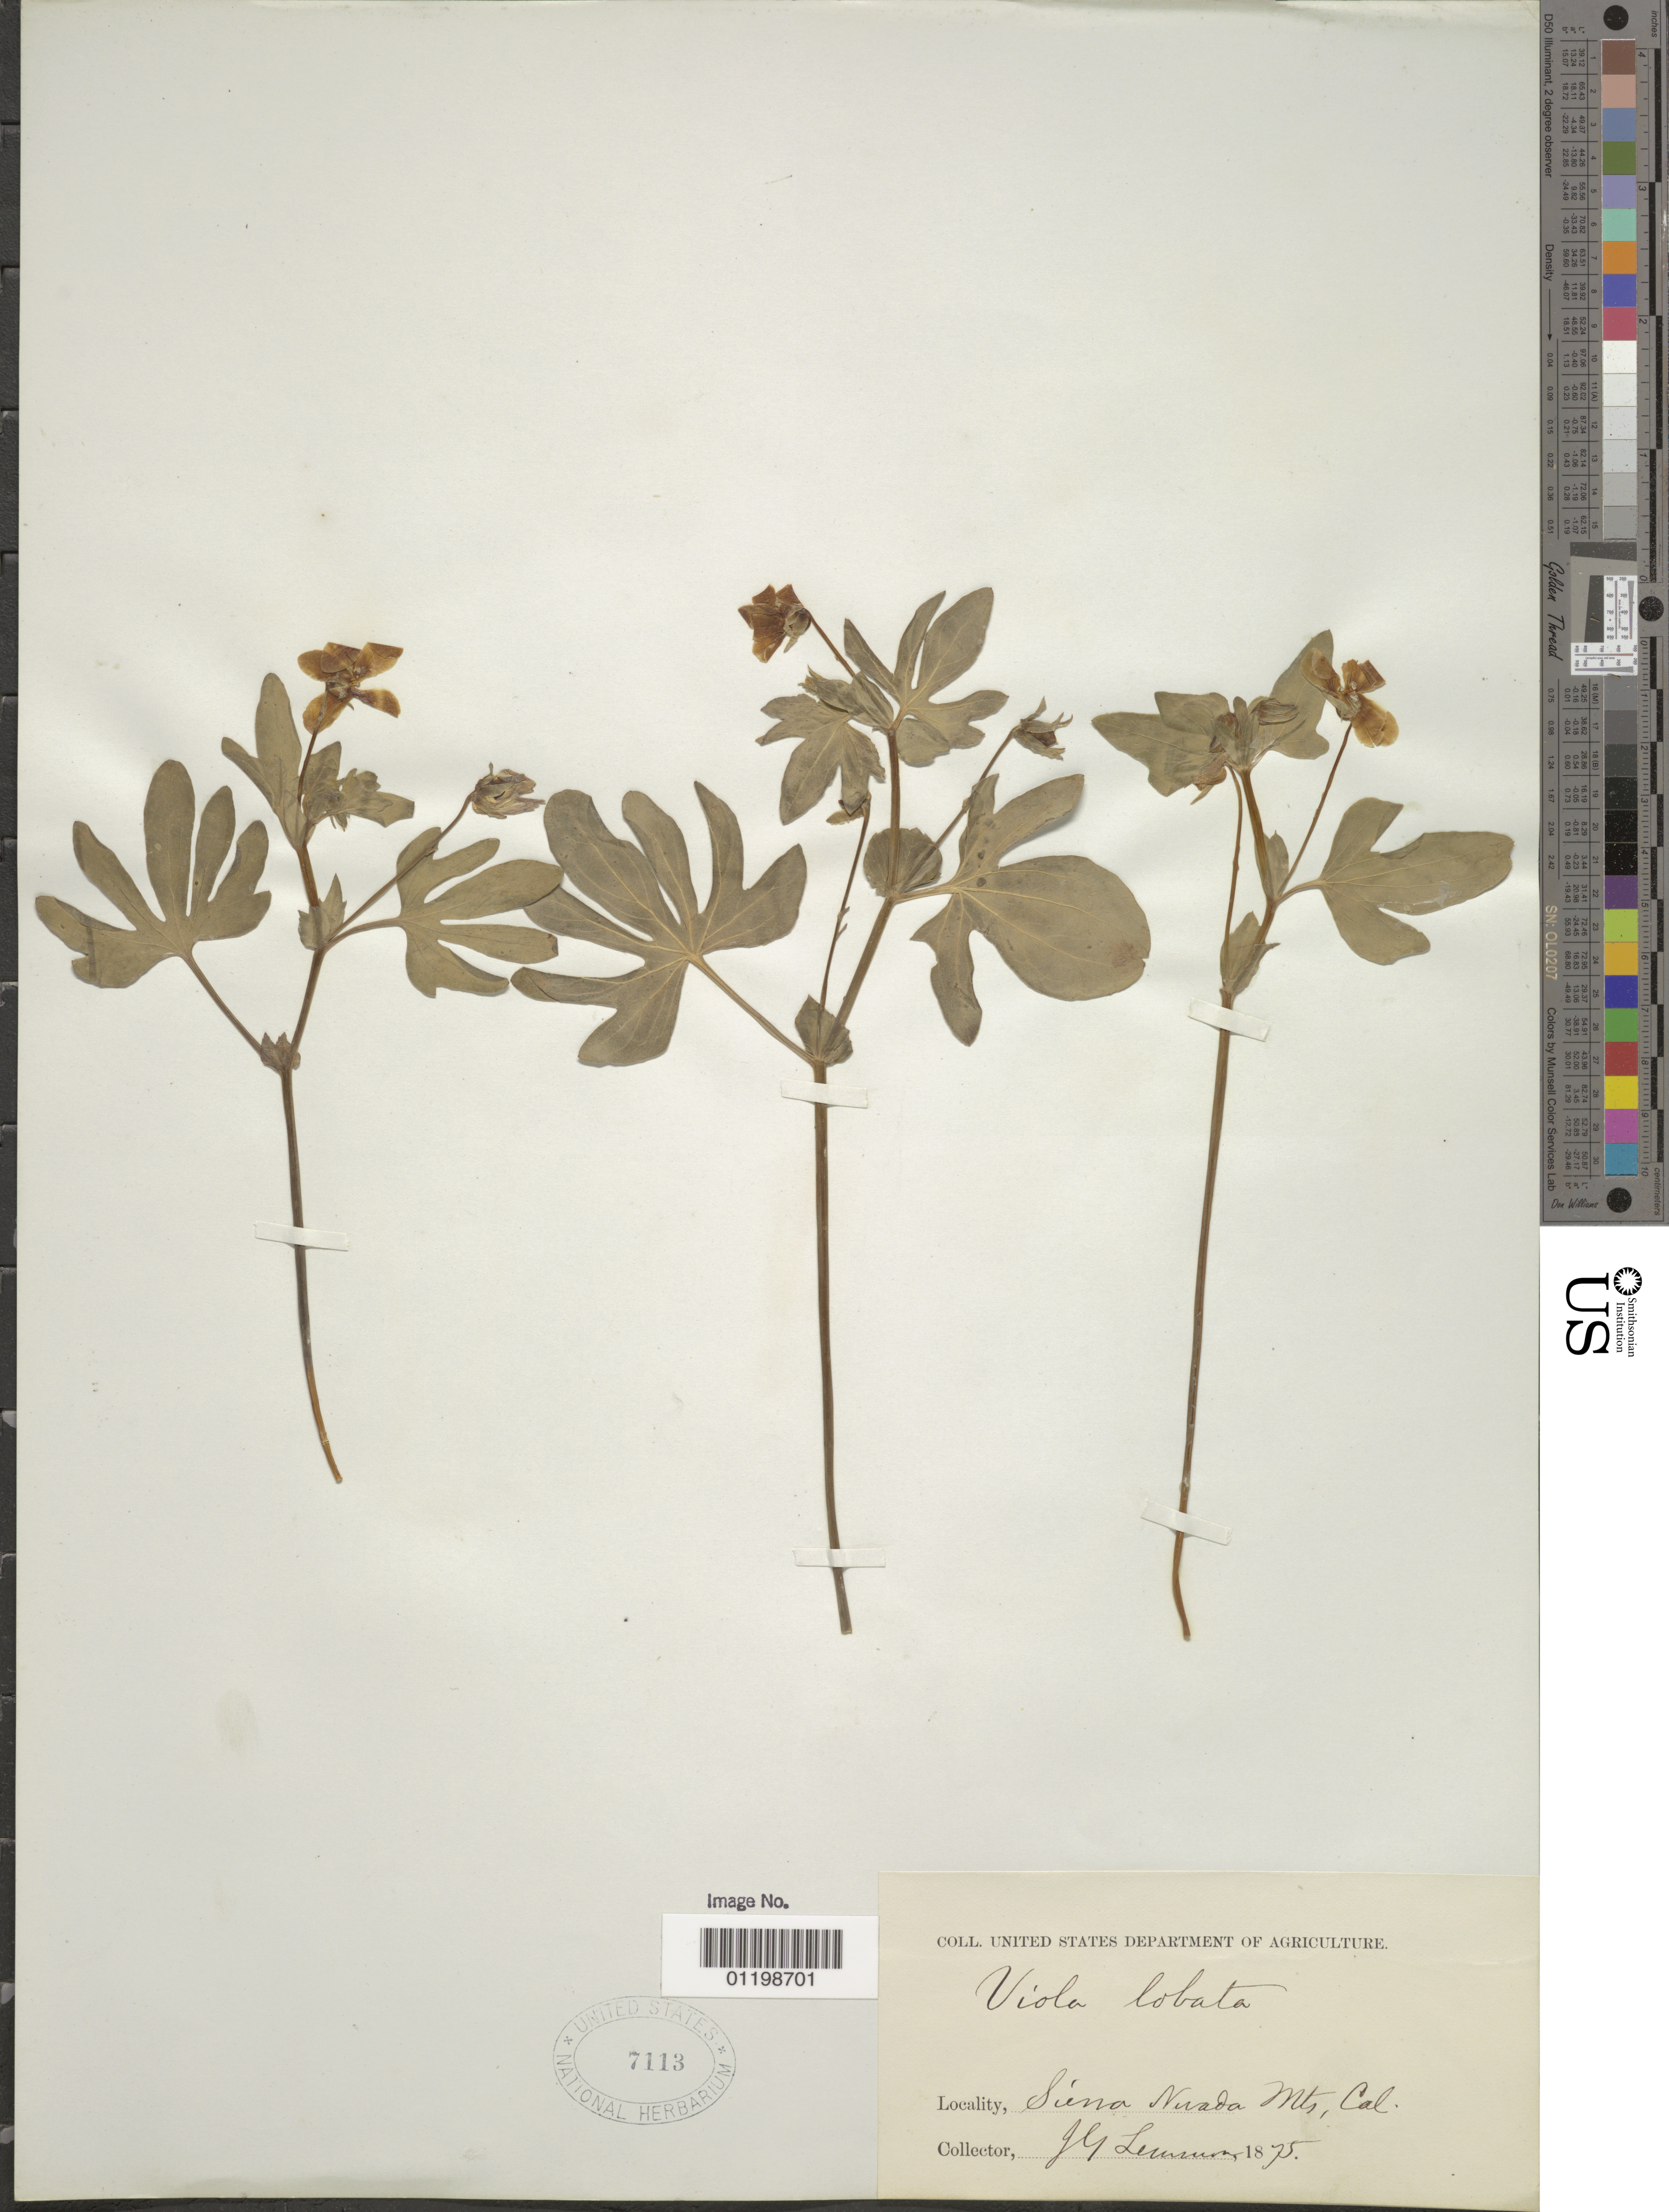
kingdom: Plantae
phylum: Tracheophyta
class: Magnoliopsida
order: Malpighiales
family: Violaceae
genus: Viola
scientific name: Viola lobata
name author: Benth.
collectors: G. Lemmon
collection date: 1875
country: United States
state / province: California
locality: Sierra Nevada Mountains.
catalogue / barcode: US 7113